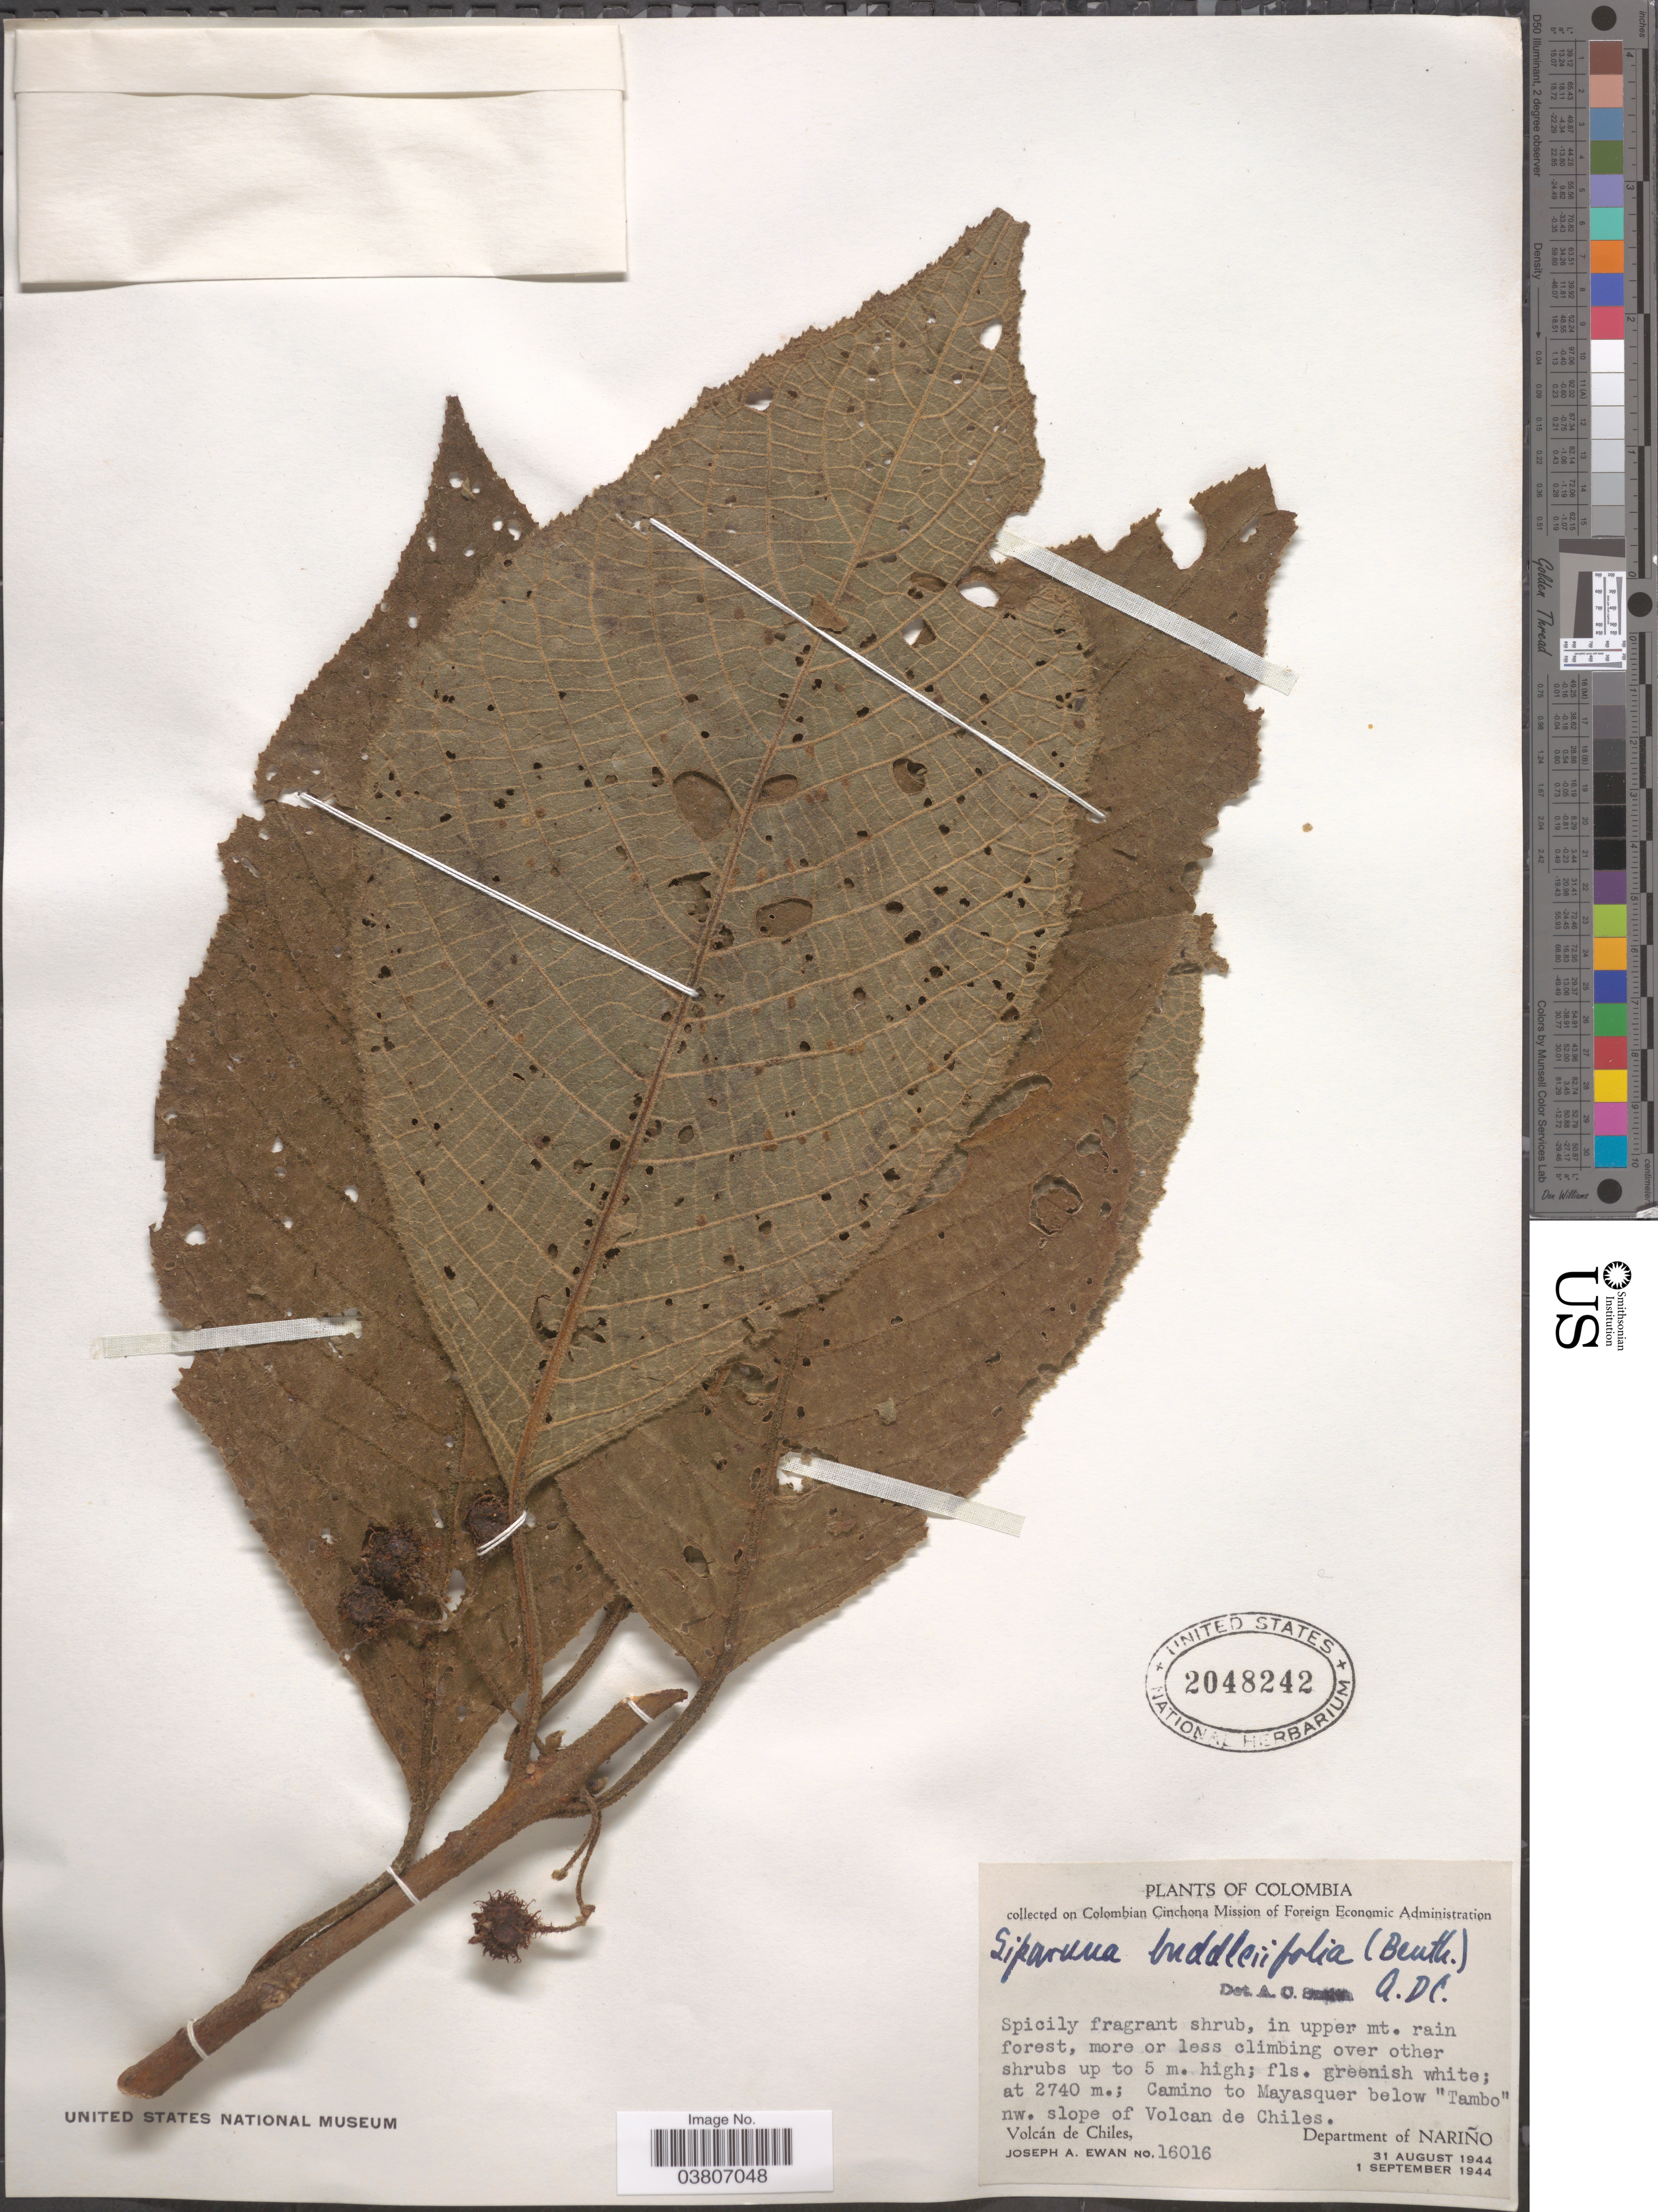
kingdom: Plantae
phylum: Tracheophyta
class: Magnoliopsida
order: Laurales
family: Siparunaceae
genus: Siparuna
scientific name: Siparuna echinata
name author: (Kunth) A. DC.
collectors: J. A. Ewan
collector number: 16016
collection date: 1944-08-31/1944-09-01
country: Colombia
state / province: Nariño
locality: Camino to Mayasquer below 'Tambo' nw. slope of Volcan de Chiles. Volcán de Chiles, Department of Nariño.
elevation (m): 2740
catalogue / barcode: US 2048242